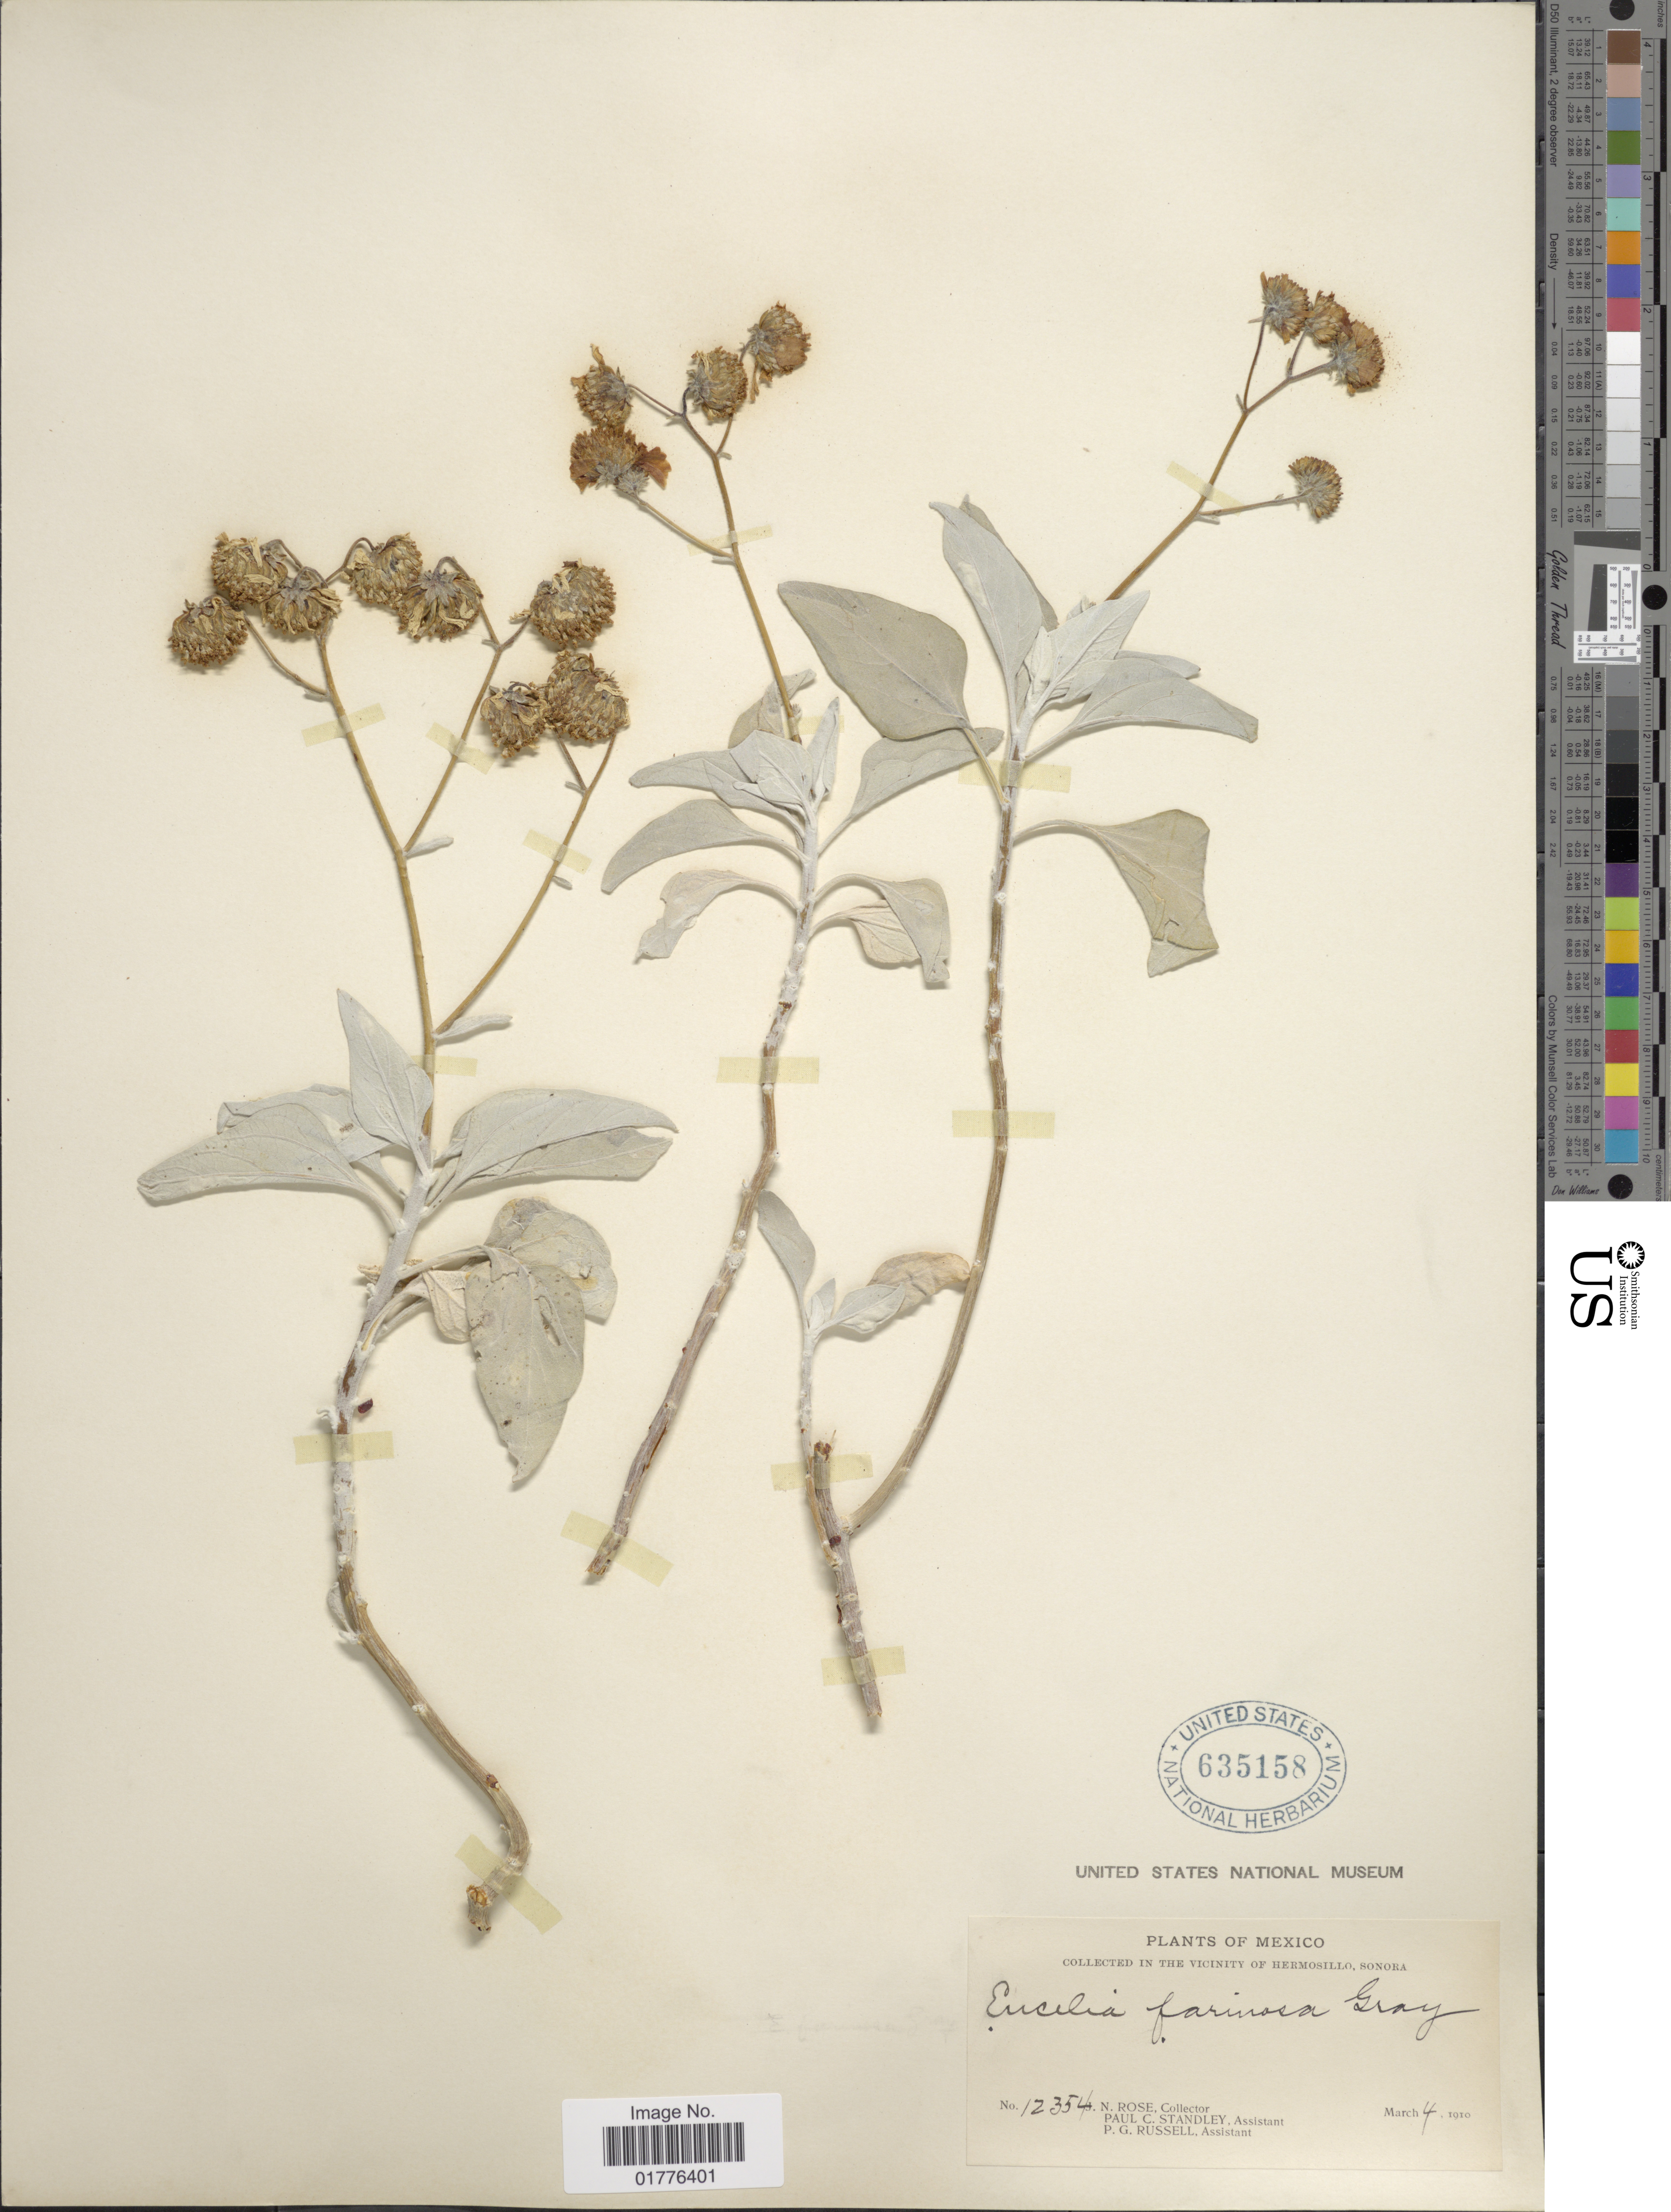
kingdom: Plantae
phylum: Tracheophyta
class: Magnoliopsida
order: Asterales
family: Asteraceae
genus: Encelia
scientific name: Encelia farinosa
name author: A. Gray ex Torr. in Emory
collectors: J. N. Rose, P. C. Standley & P. G. Russell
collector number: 12354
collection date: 1910-03-04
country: Mexico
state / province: Sonora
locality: In the vicinity of Hermosillo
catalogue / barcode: US 635158